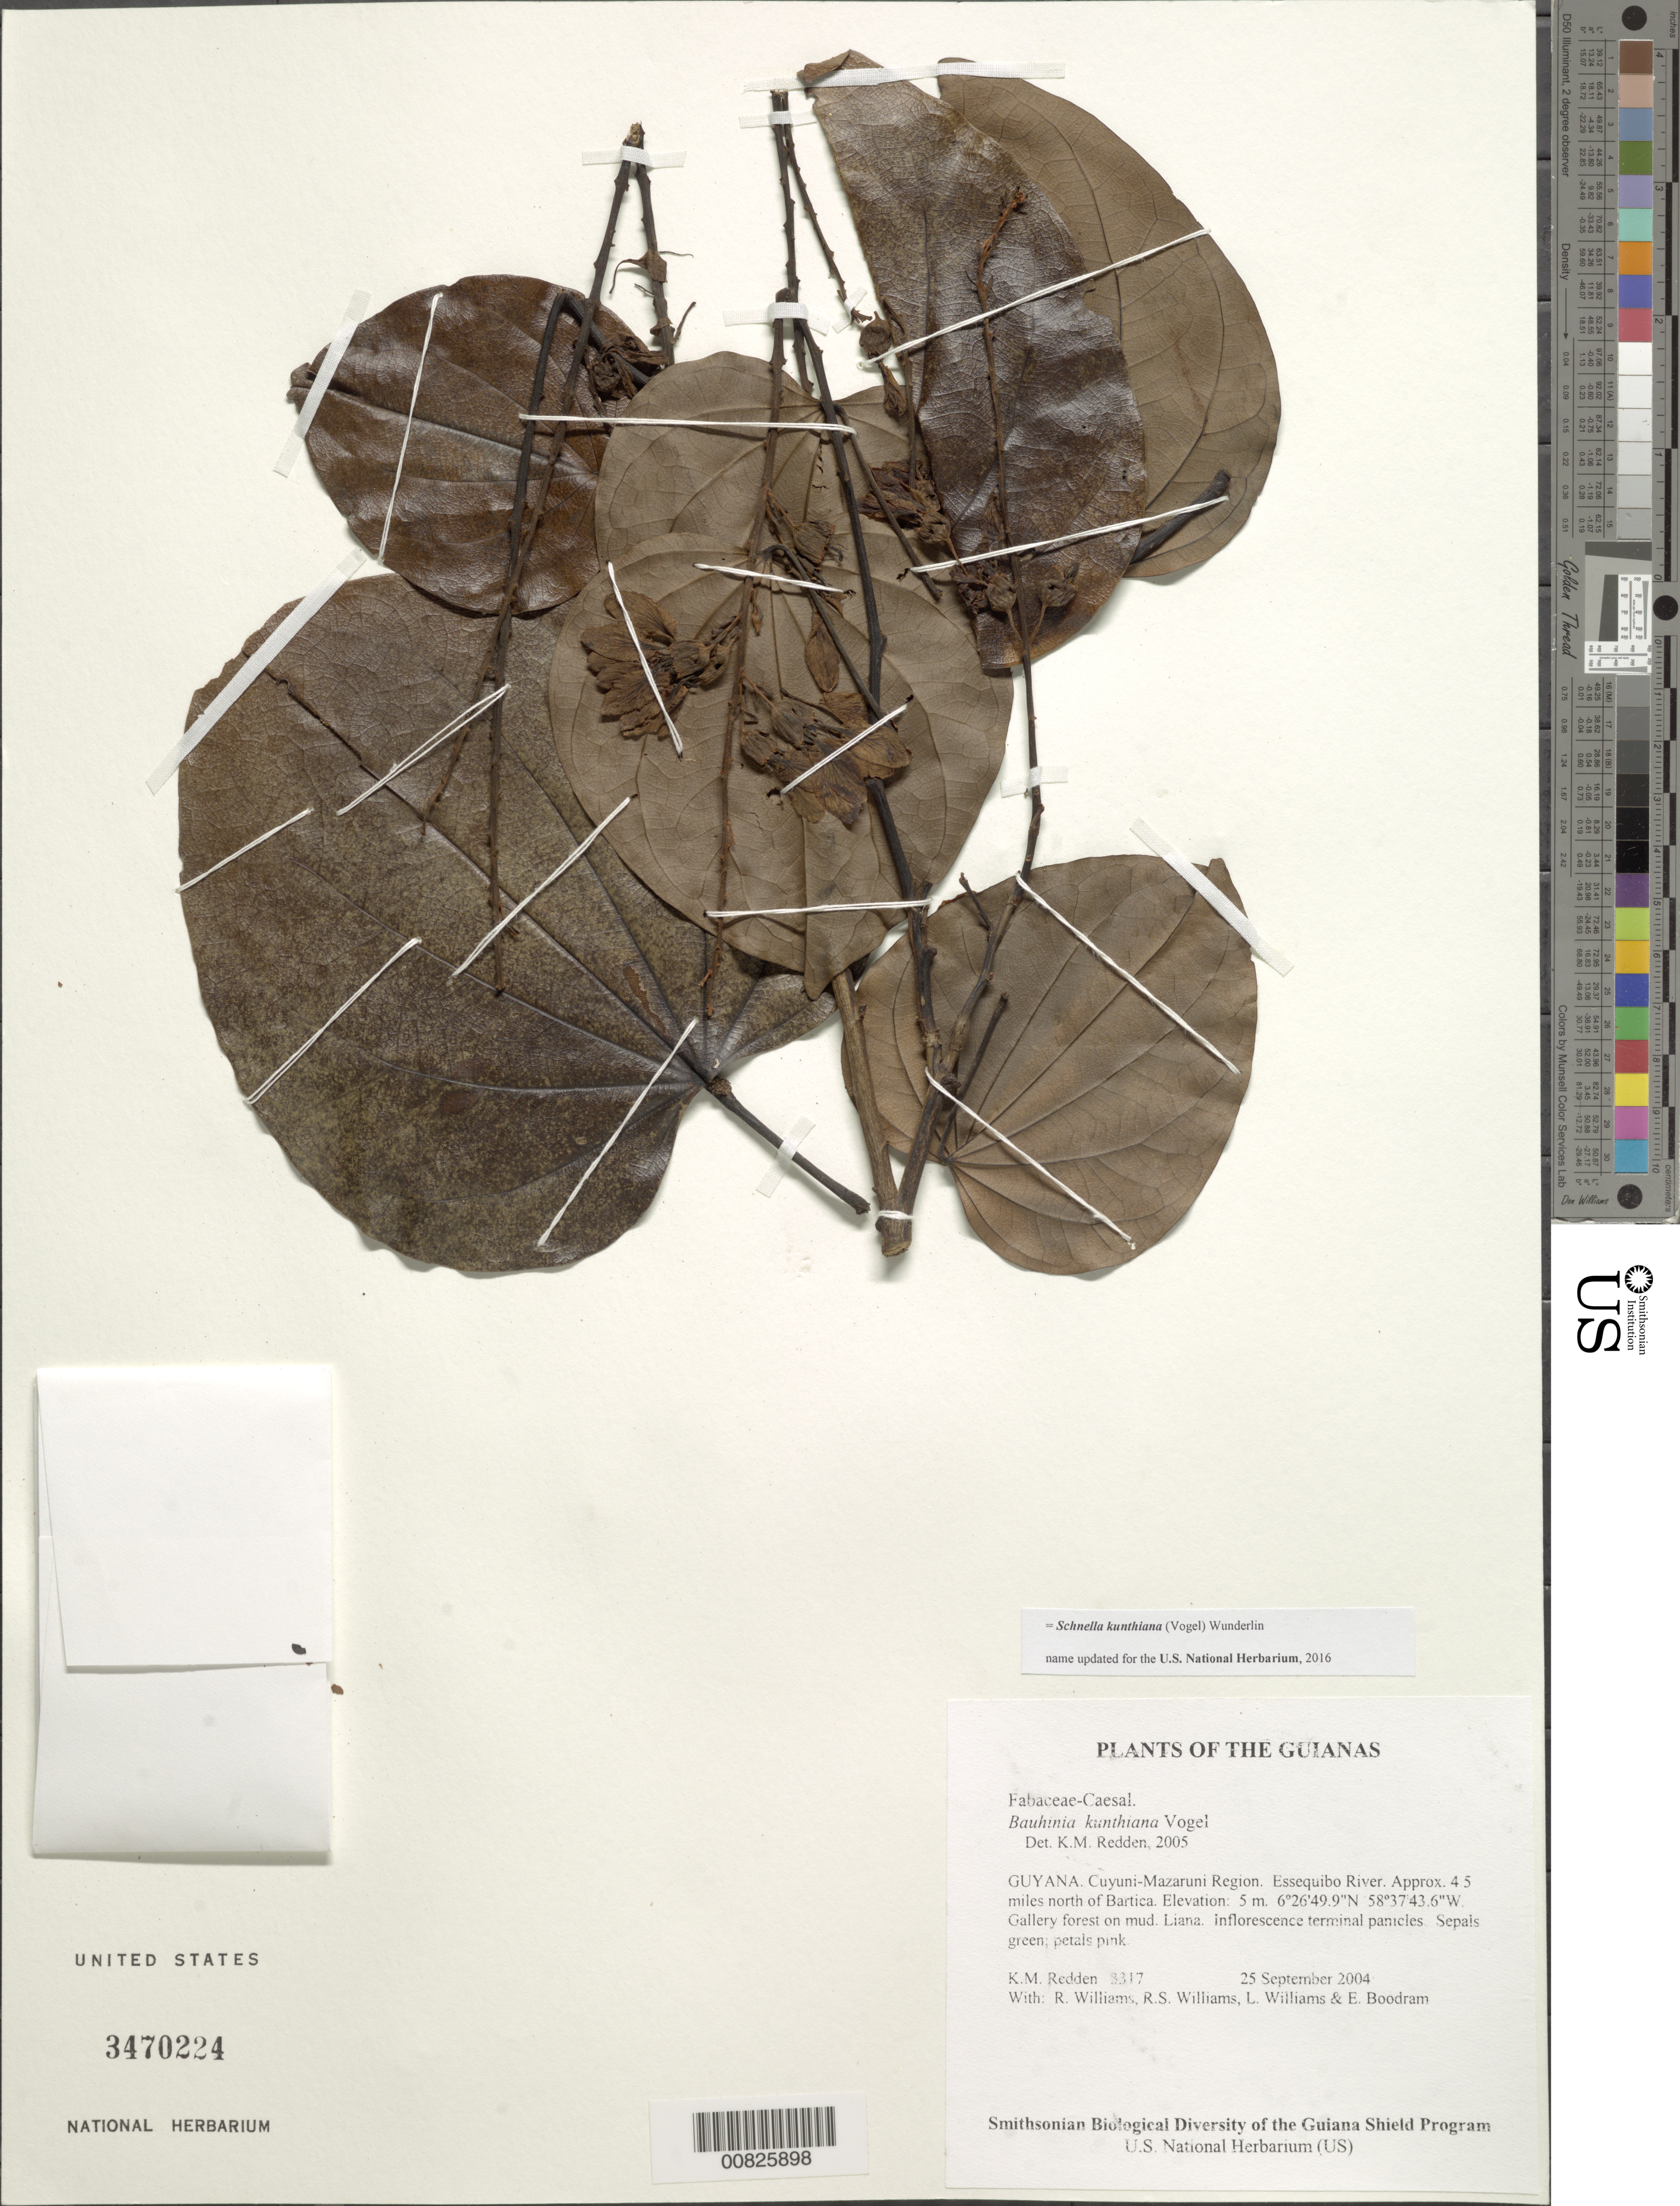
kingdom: Plantae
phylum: Tracheophyta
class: Magnoliopsida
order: Fabales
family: Fabaceae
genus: Schnella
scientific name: Schnella kunthiana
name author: (Vogel) Wunderlin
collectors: K. M. Redden, R. Williams, R. S. Williams, L. Williams & E. Boodram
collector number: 3317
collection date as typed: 25 September 2004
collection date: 2004-09-25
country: Guyana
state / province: Cuyuni-Mazaruni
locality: Essequibo River. Approx. 4.5 miles north of Bartica.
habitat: Gallery forest on mud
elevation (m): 5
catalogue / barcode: US 3470224